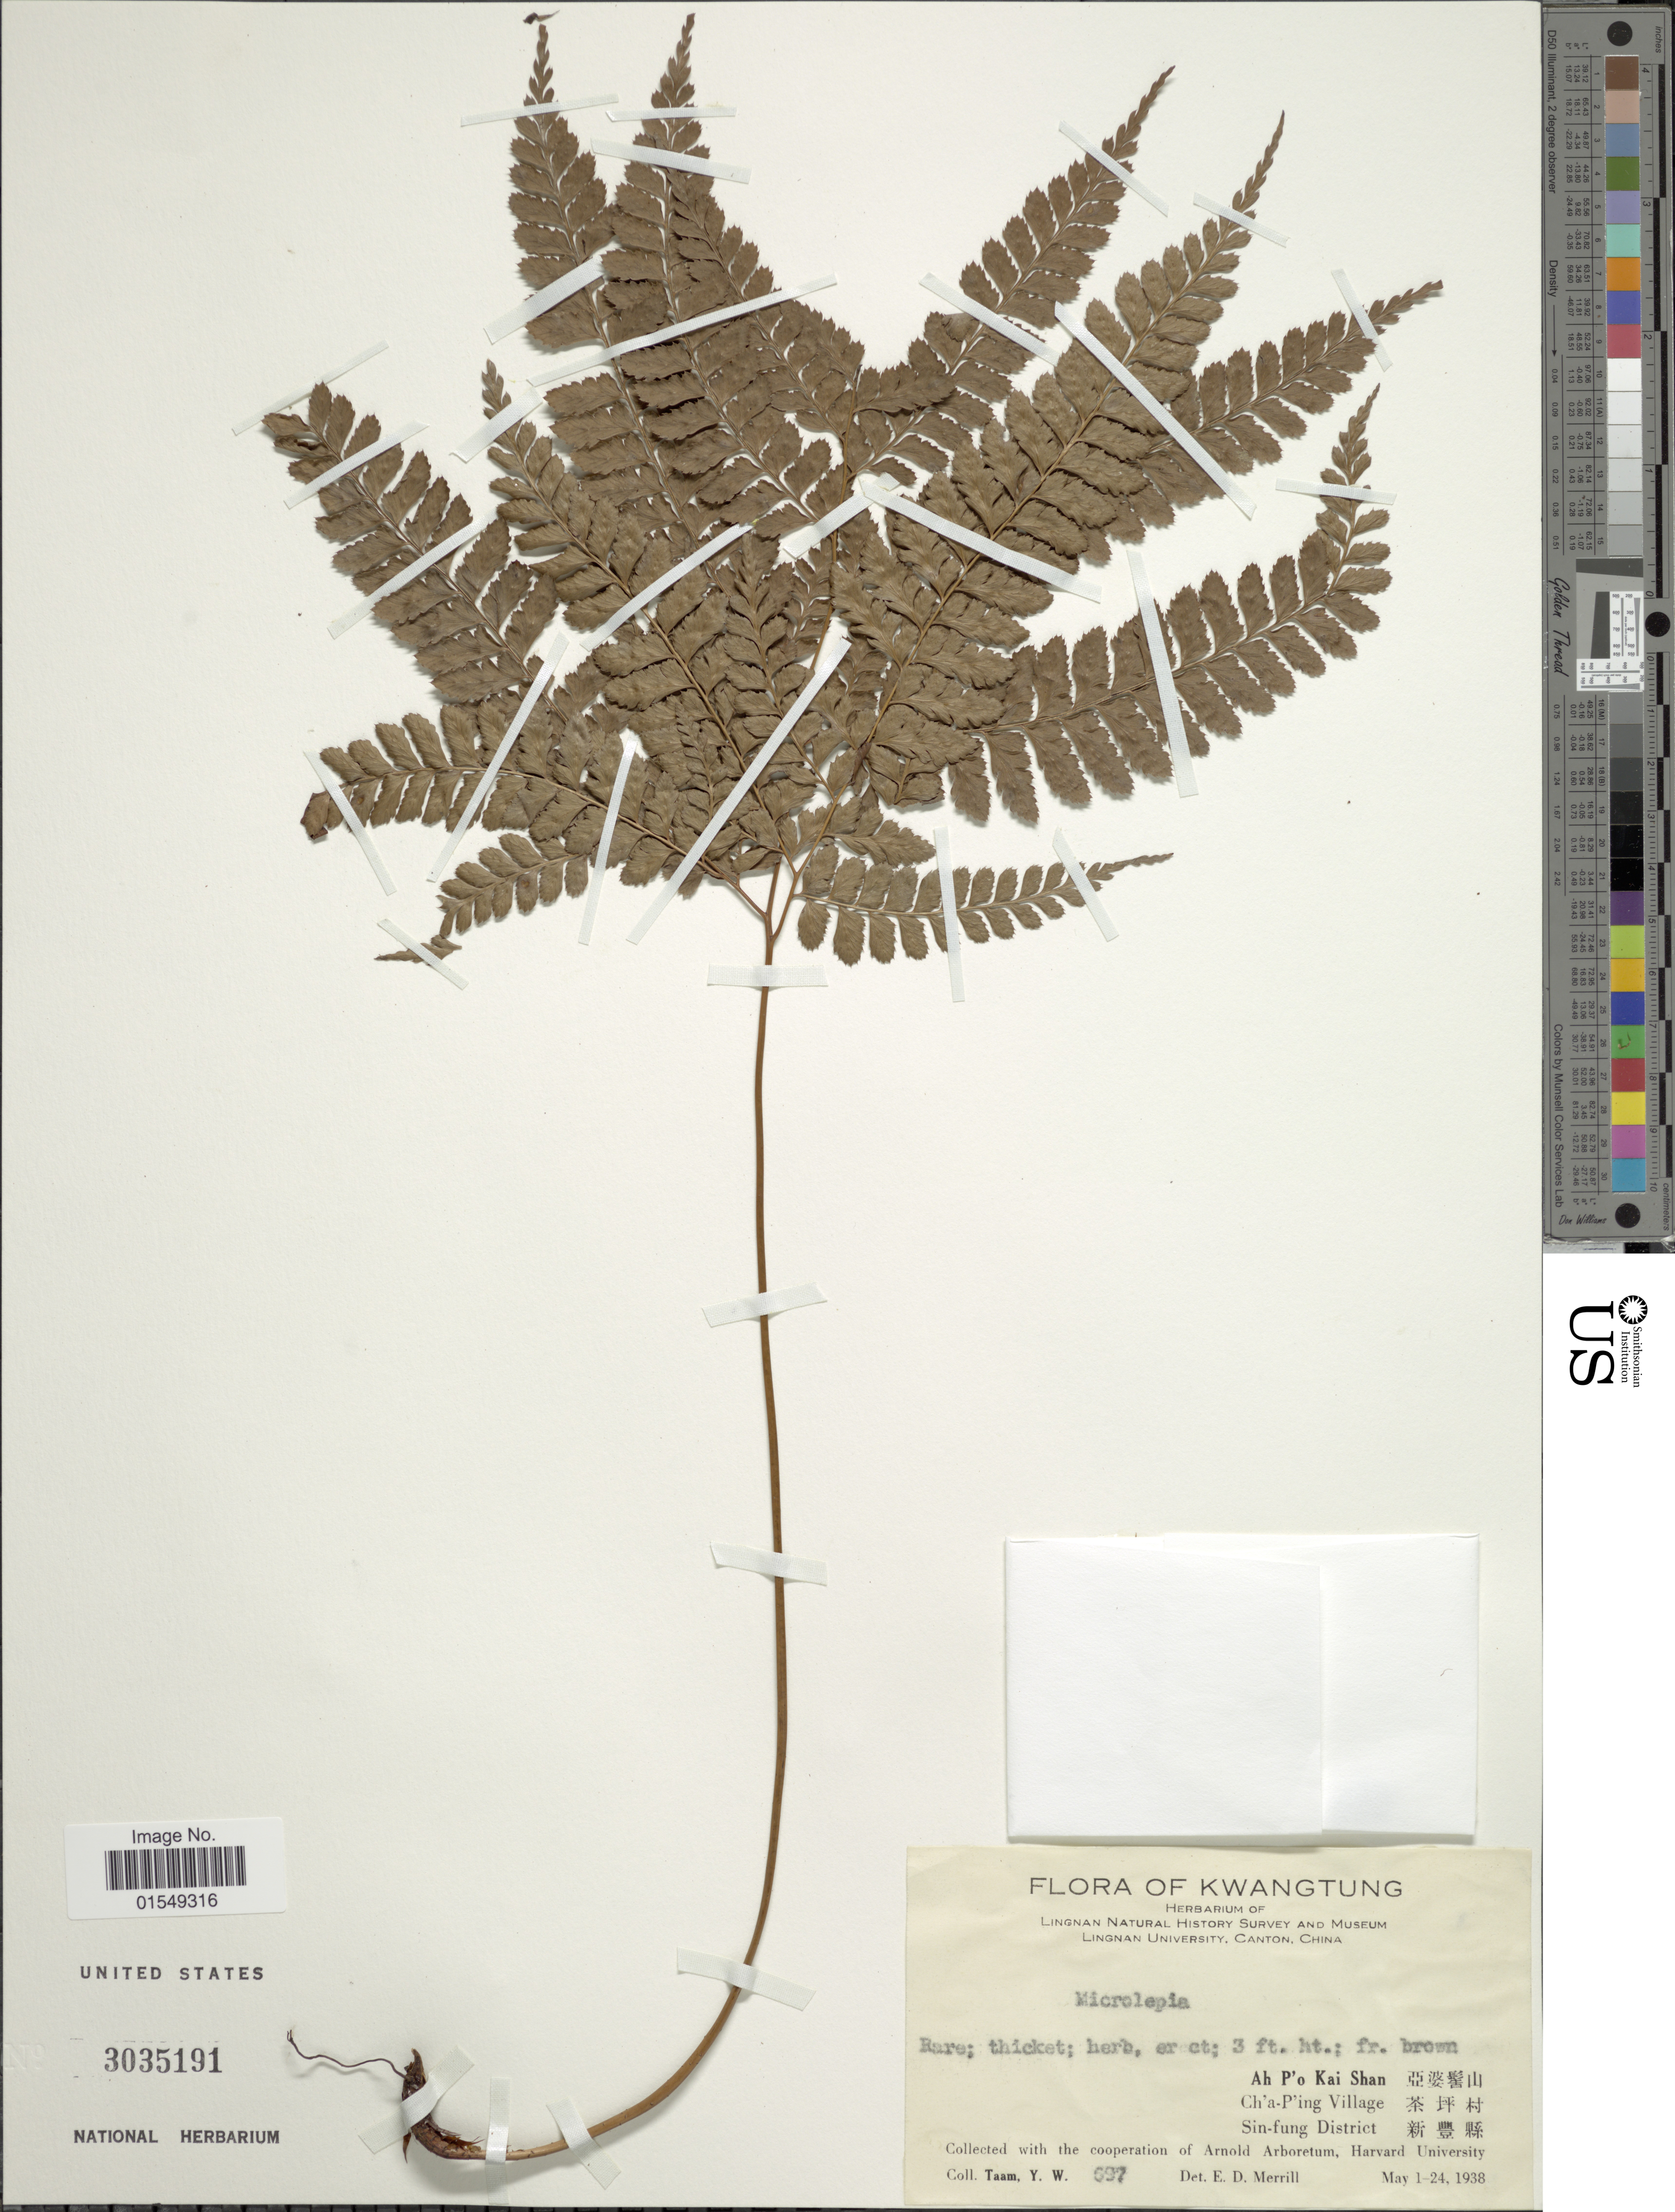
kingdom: Plantae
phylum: Tracheophyta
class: Polypodiopsida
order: Polypodiales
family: Dryopteridaceae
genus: Arachniodes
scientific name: Arachniodes sp.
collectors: Y. W. Taam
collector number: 697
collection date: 1938-05-01/1938-05-24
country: China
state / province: Guangdong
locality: Kwangtung, Ah P'o Kai Shan, Ch'a-P'ing Village, Sin-fung District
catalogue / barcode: US 3035191